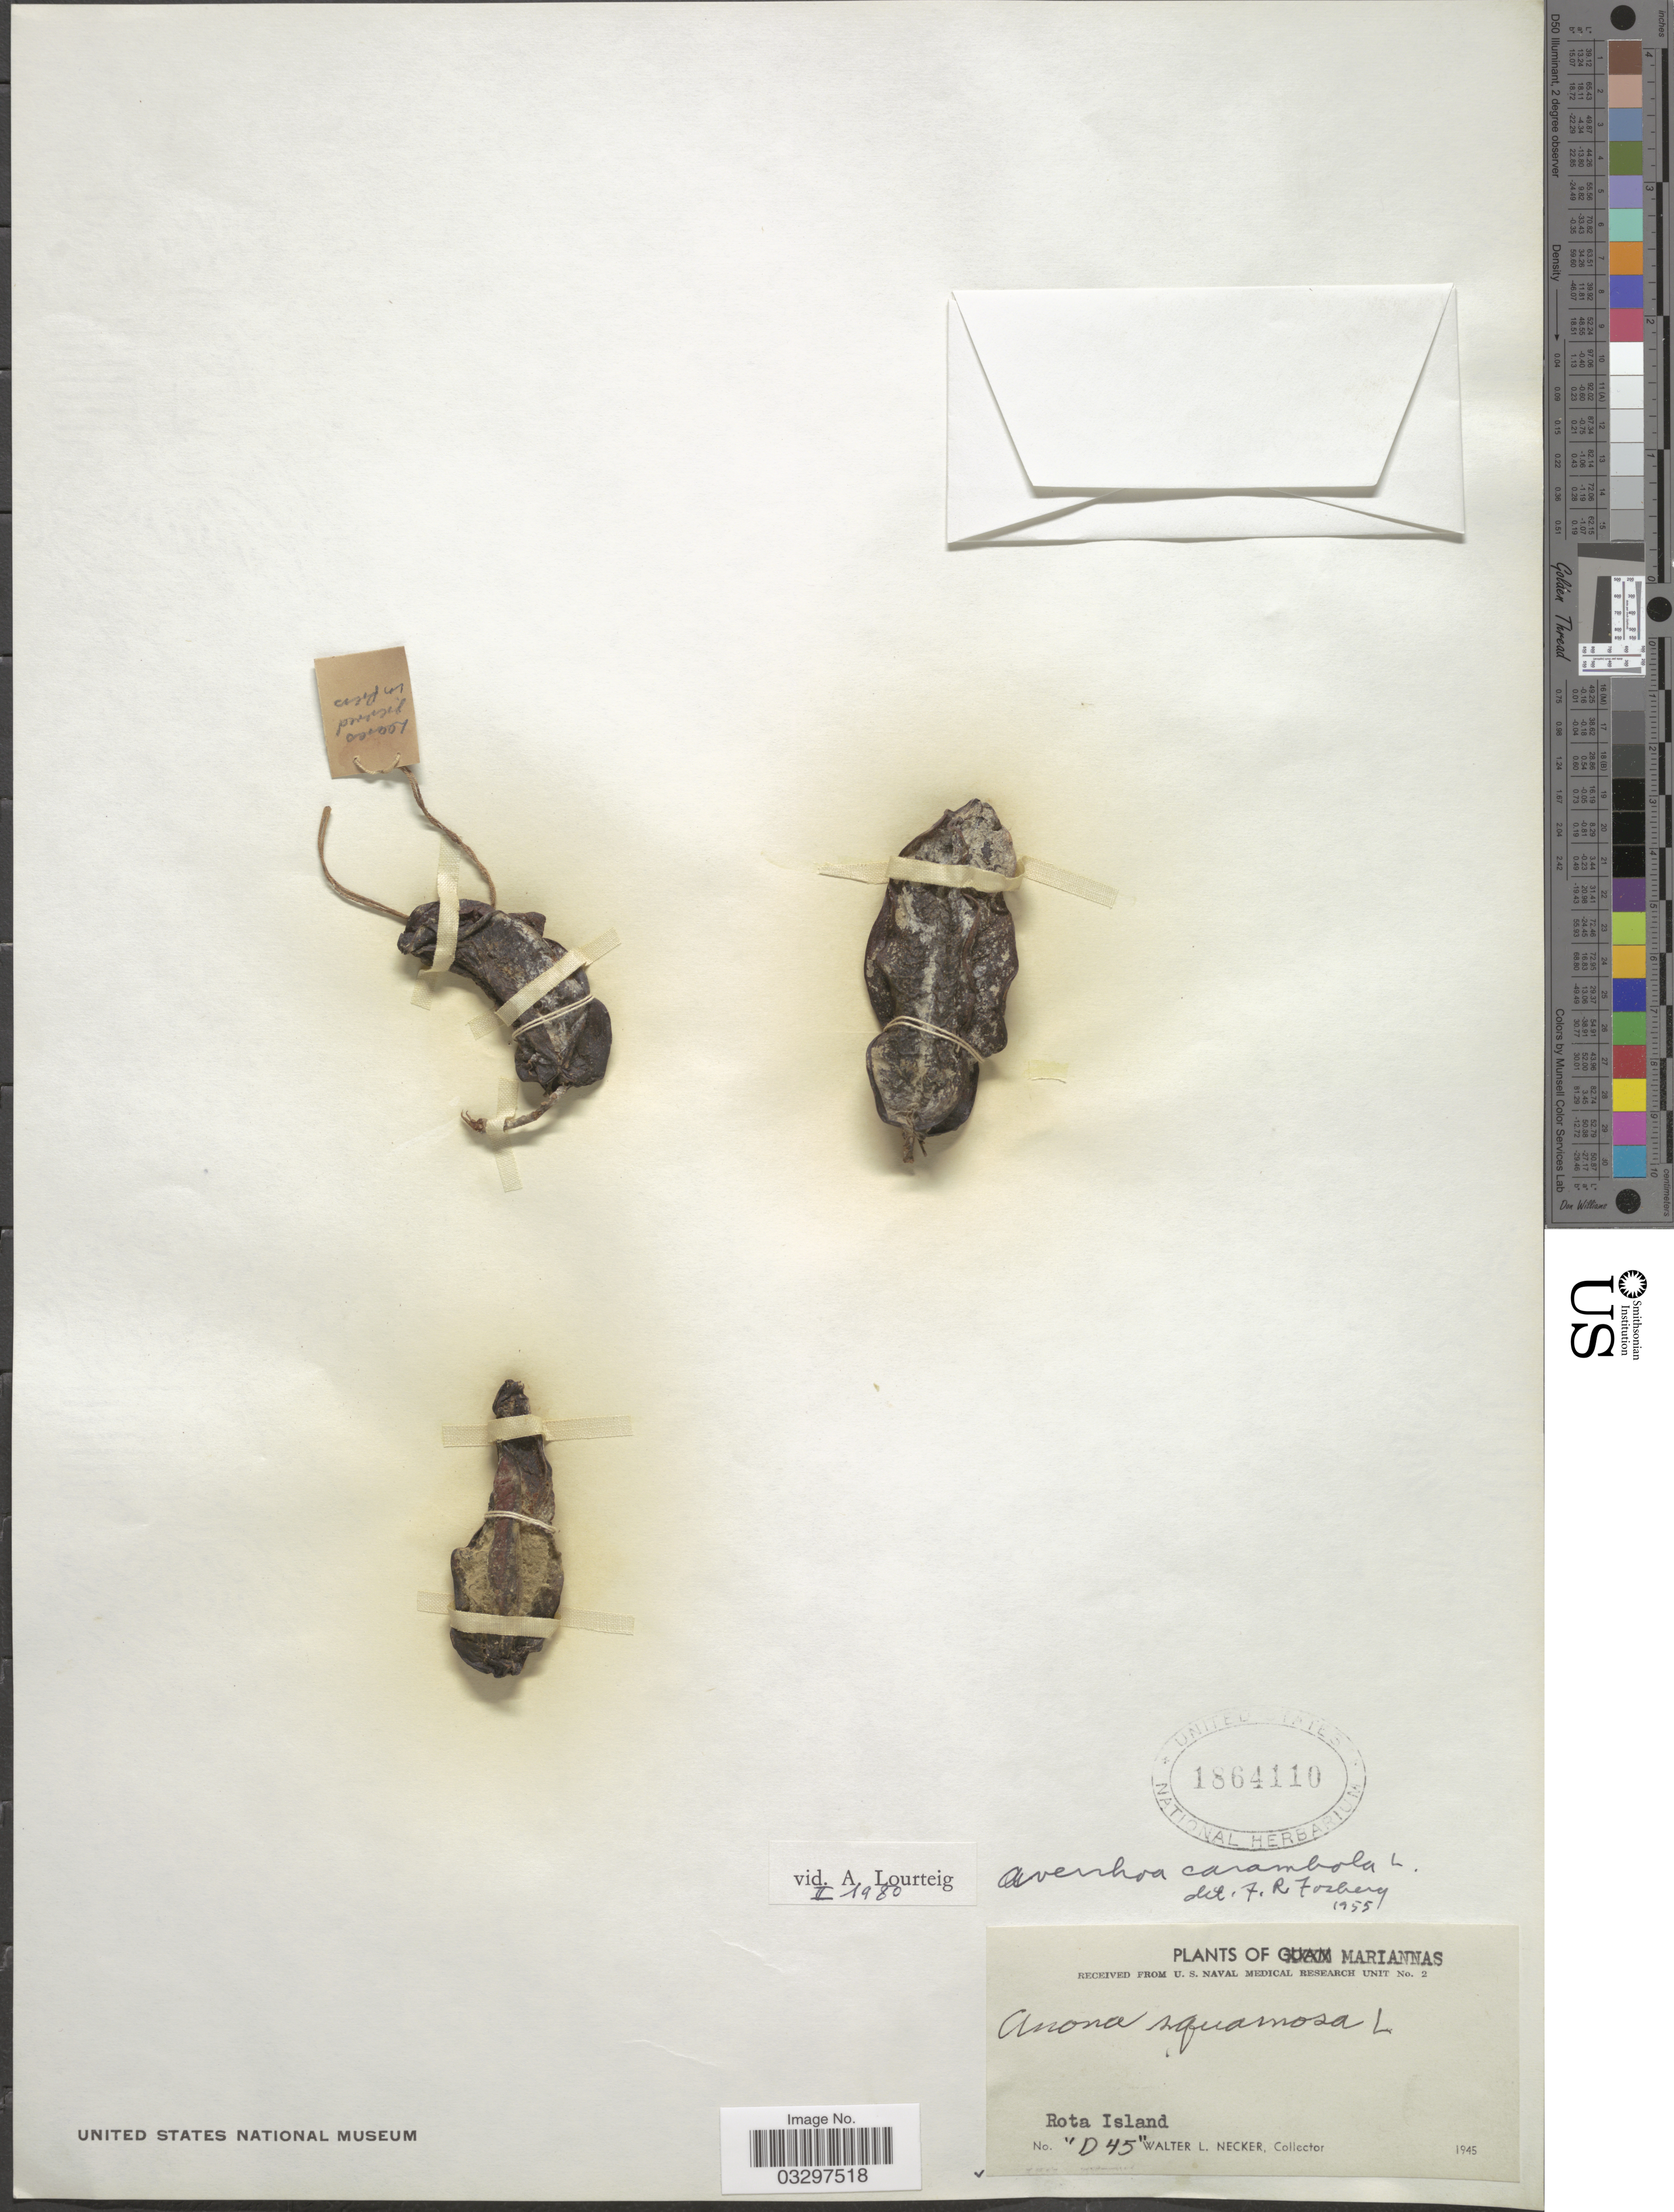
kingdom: Plantae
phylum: Tracheophyta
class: Magnoliopsida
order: Oxalidales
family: Oxalidaceae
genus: Averrhoa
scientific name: Averrhoa carambola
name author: L.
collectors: W. L. Necker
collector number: D 45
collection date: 1945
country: Northern Mariana Islands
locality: Mariannas. Rota Island.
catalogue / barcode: US 1864110